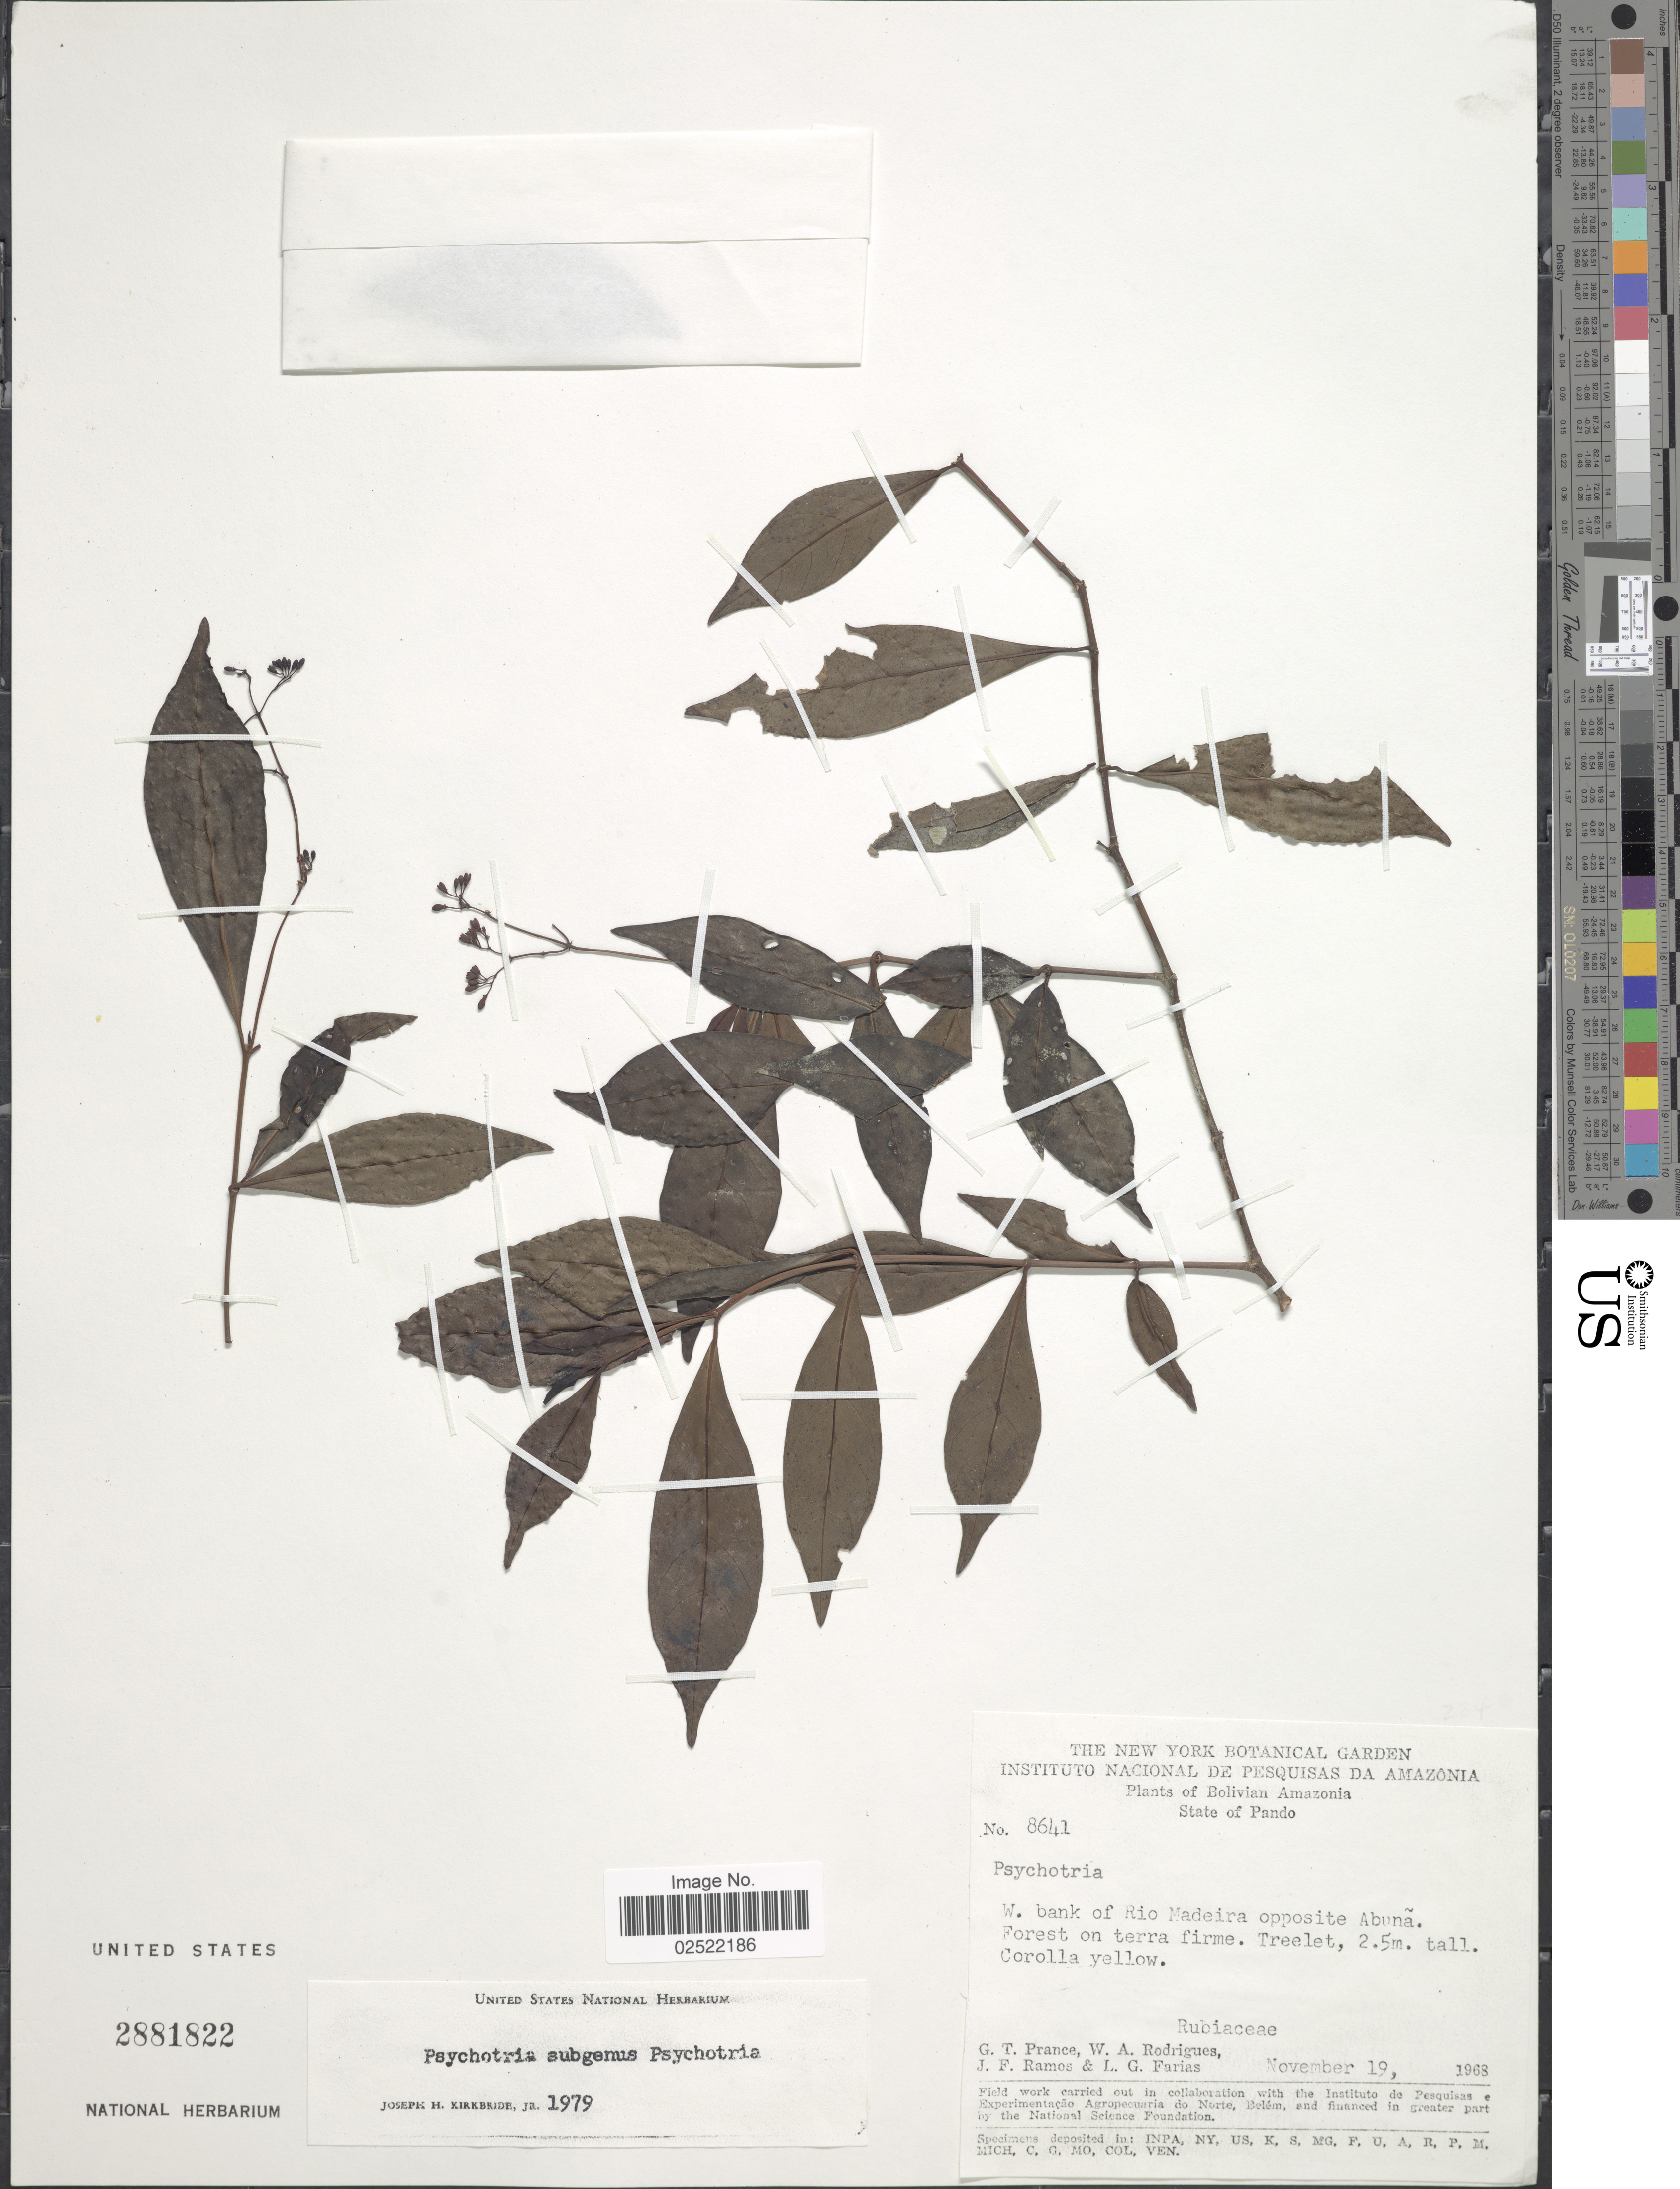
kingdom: Plantae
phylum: Tracheophyta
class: Magnoliopsida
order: Gentianales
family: Rubiaceae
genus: Psychotria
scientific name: Psychotria sp.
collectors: G. T. Prance, W. A. Rodrigues, J. F. Ramos & L. G. Farias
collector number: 8641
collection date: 1968-11-19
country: Bolivia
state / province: Pando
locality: Bolivian Amazonia. W. bank of Rio Madeira opposite Abuña.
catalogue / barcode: US 2881822